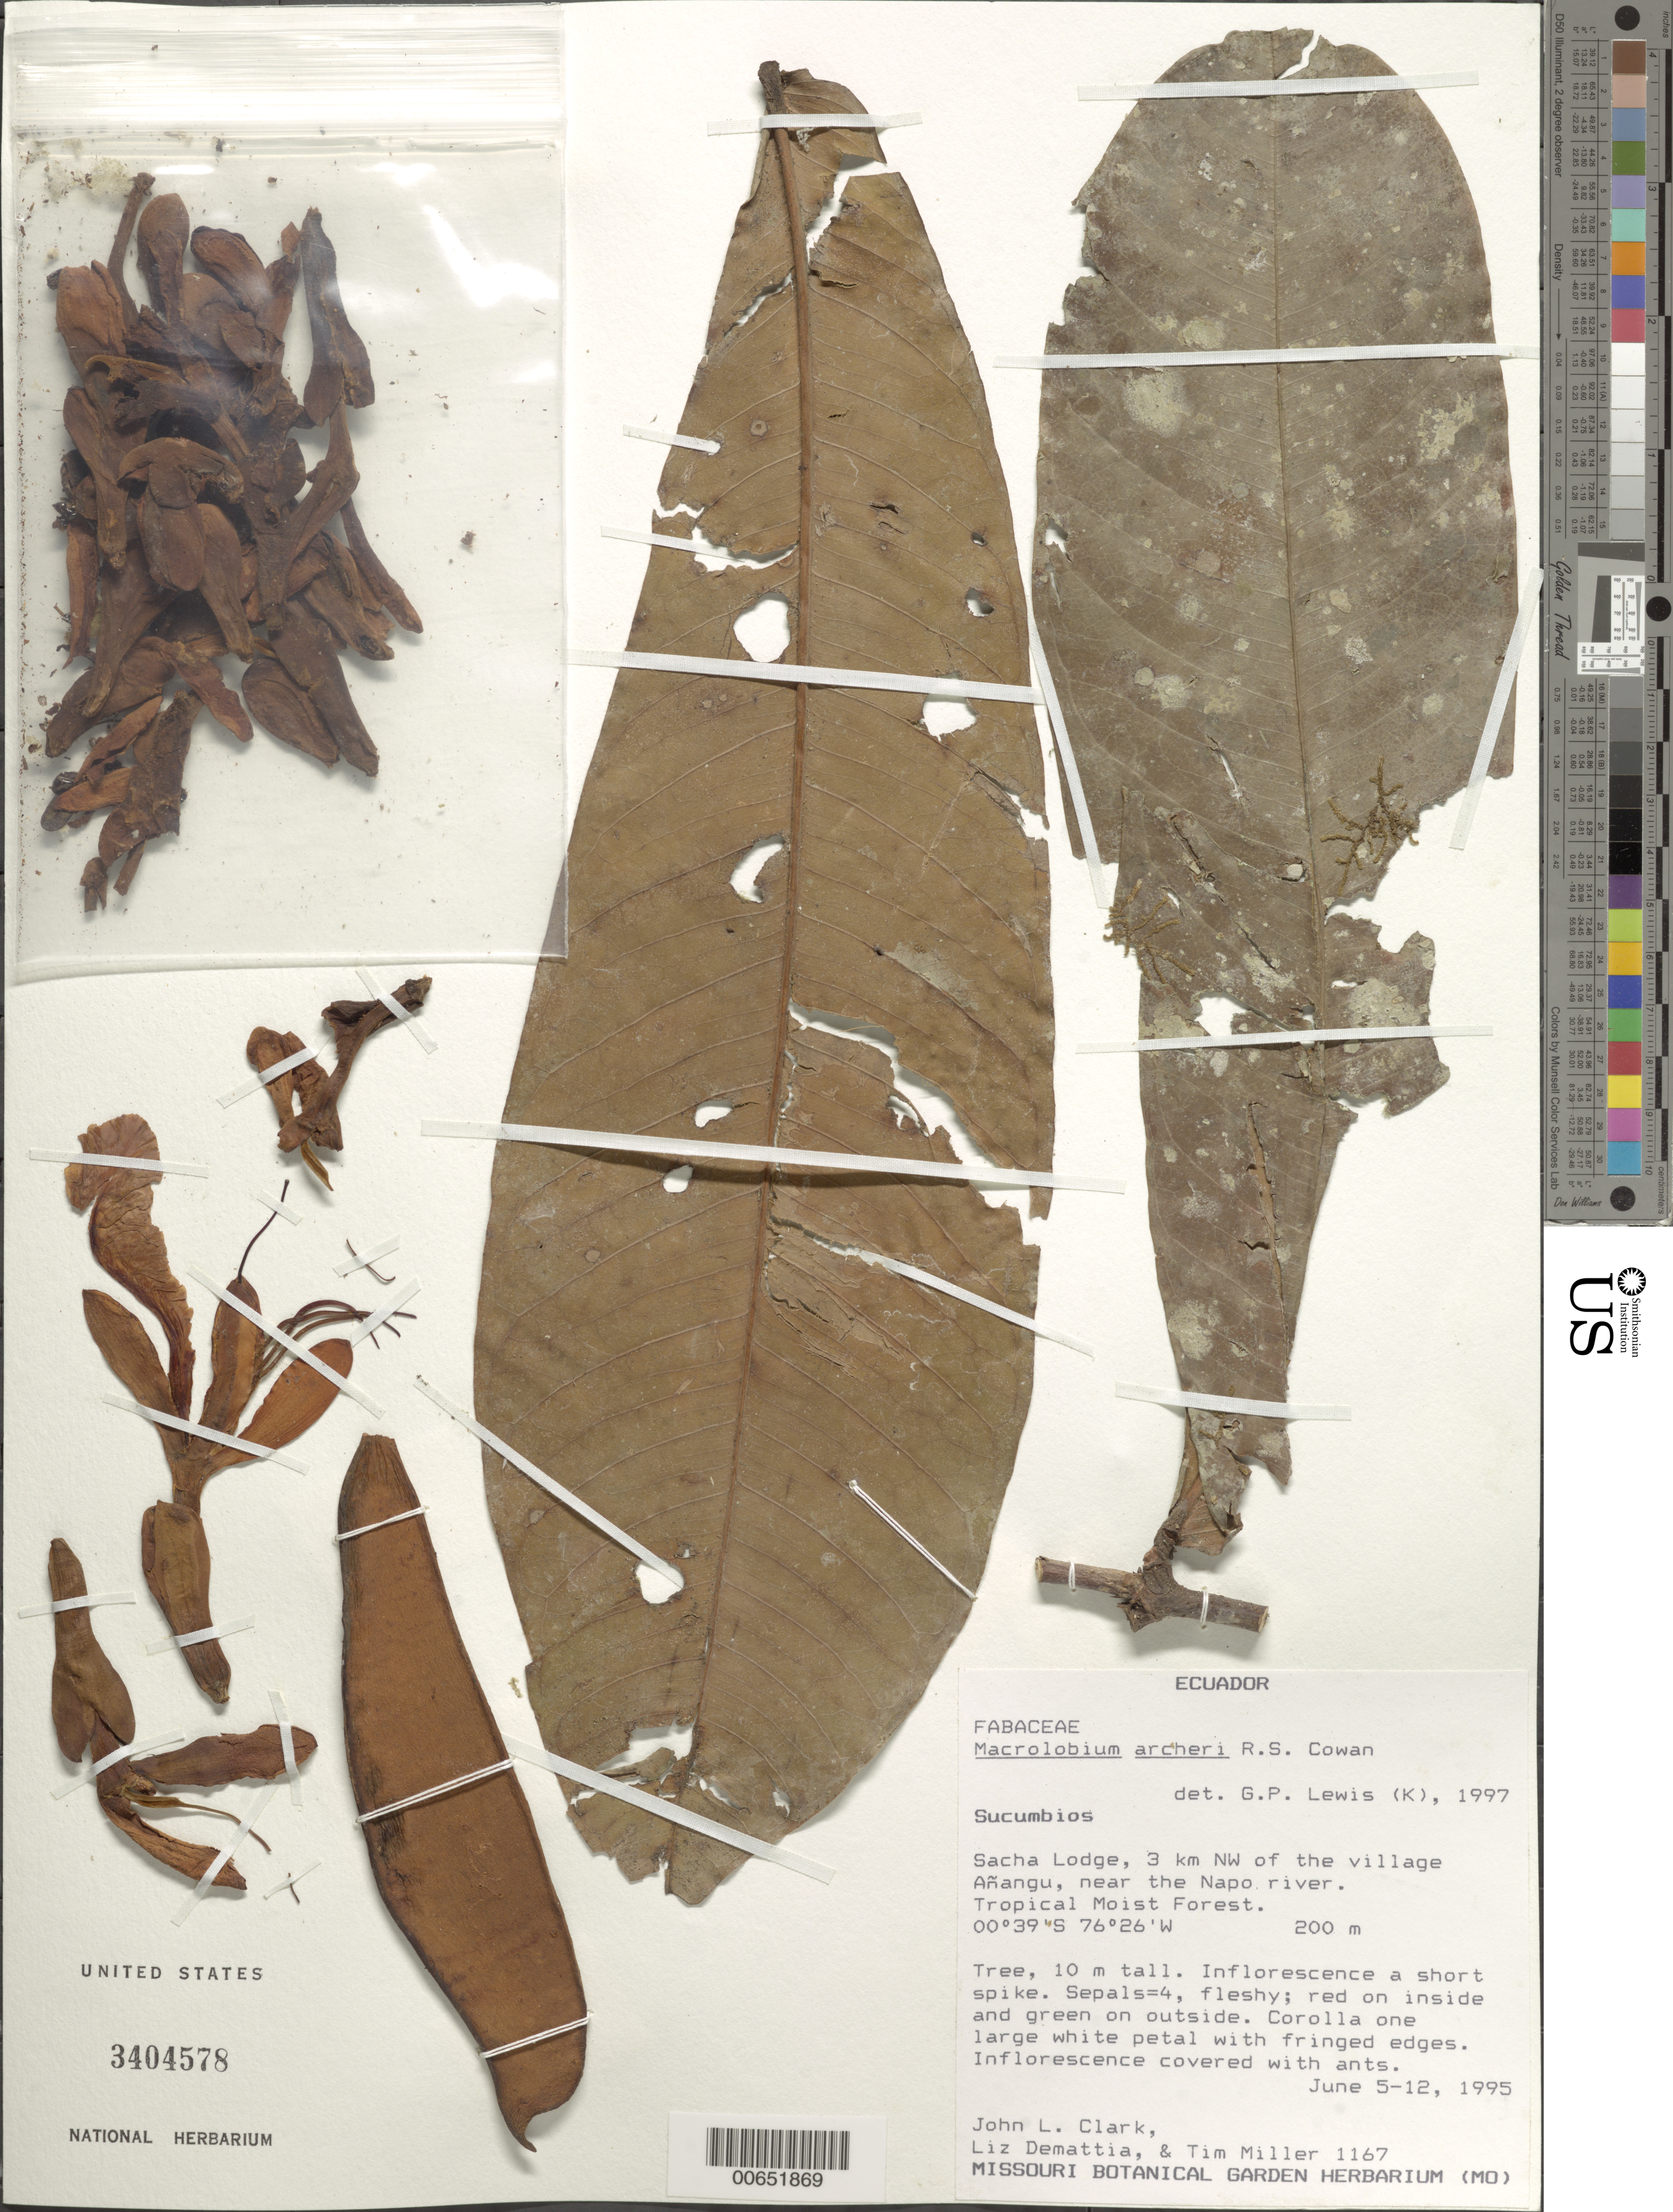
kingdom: Plantae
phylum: Tracheophyta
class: Magnoliopsida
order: Fabales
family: Fabaceae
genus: Macrolobium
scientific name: Macrolobium sp. nov.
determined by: Trujillo, A. M.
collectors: J. L. Clark, L. Demattia & T. Miller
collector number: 1167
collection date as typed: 05 Jun 1995 to 12 Jun 1995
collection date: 1995-06-05/1995-06-12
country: Ecuador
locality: Sacha lodge, sucumbios, NW of Village anangu, near the Napo River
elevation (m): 200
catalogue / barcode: US 3404578